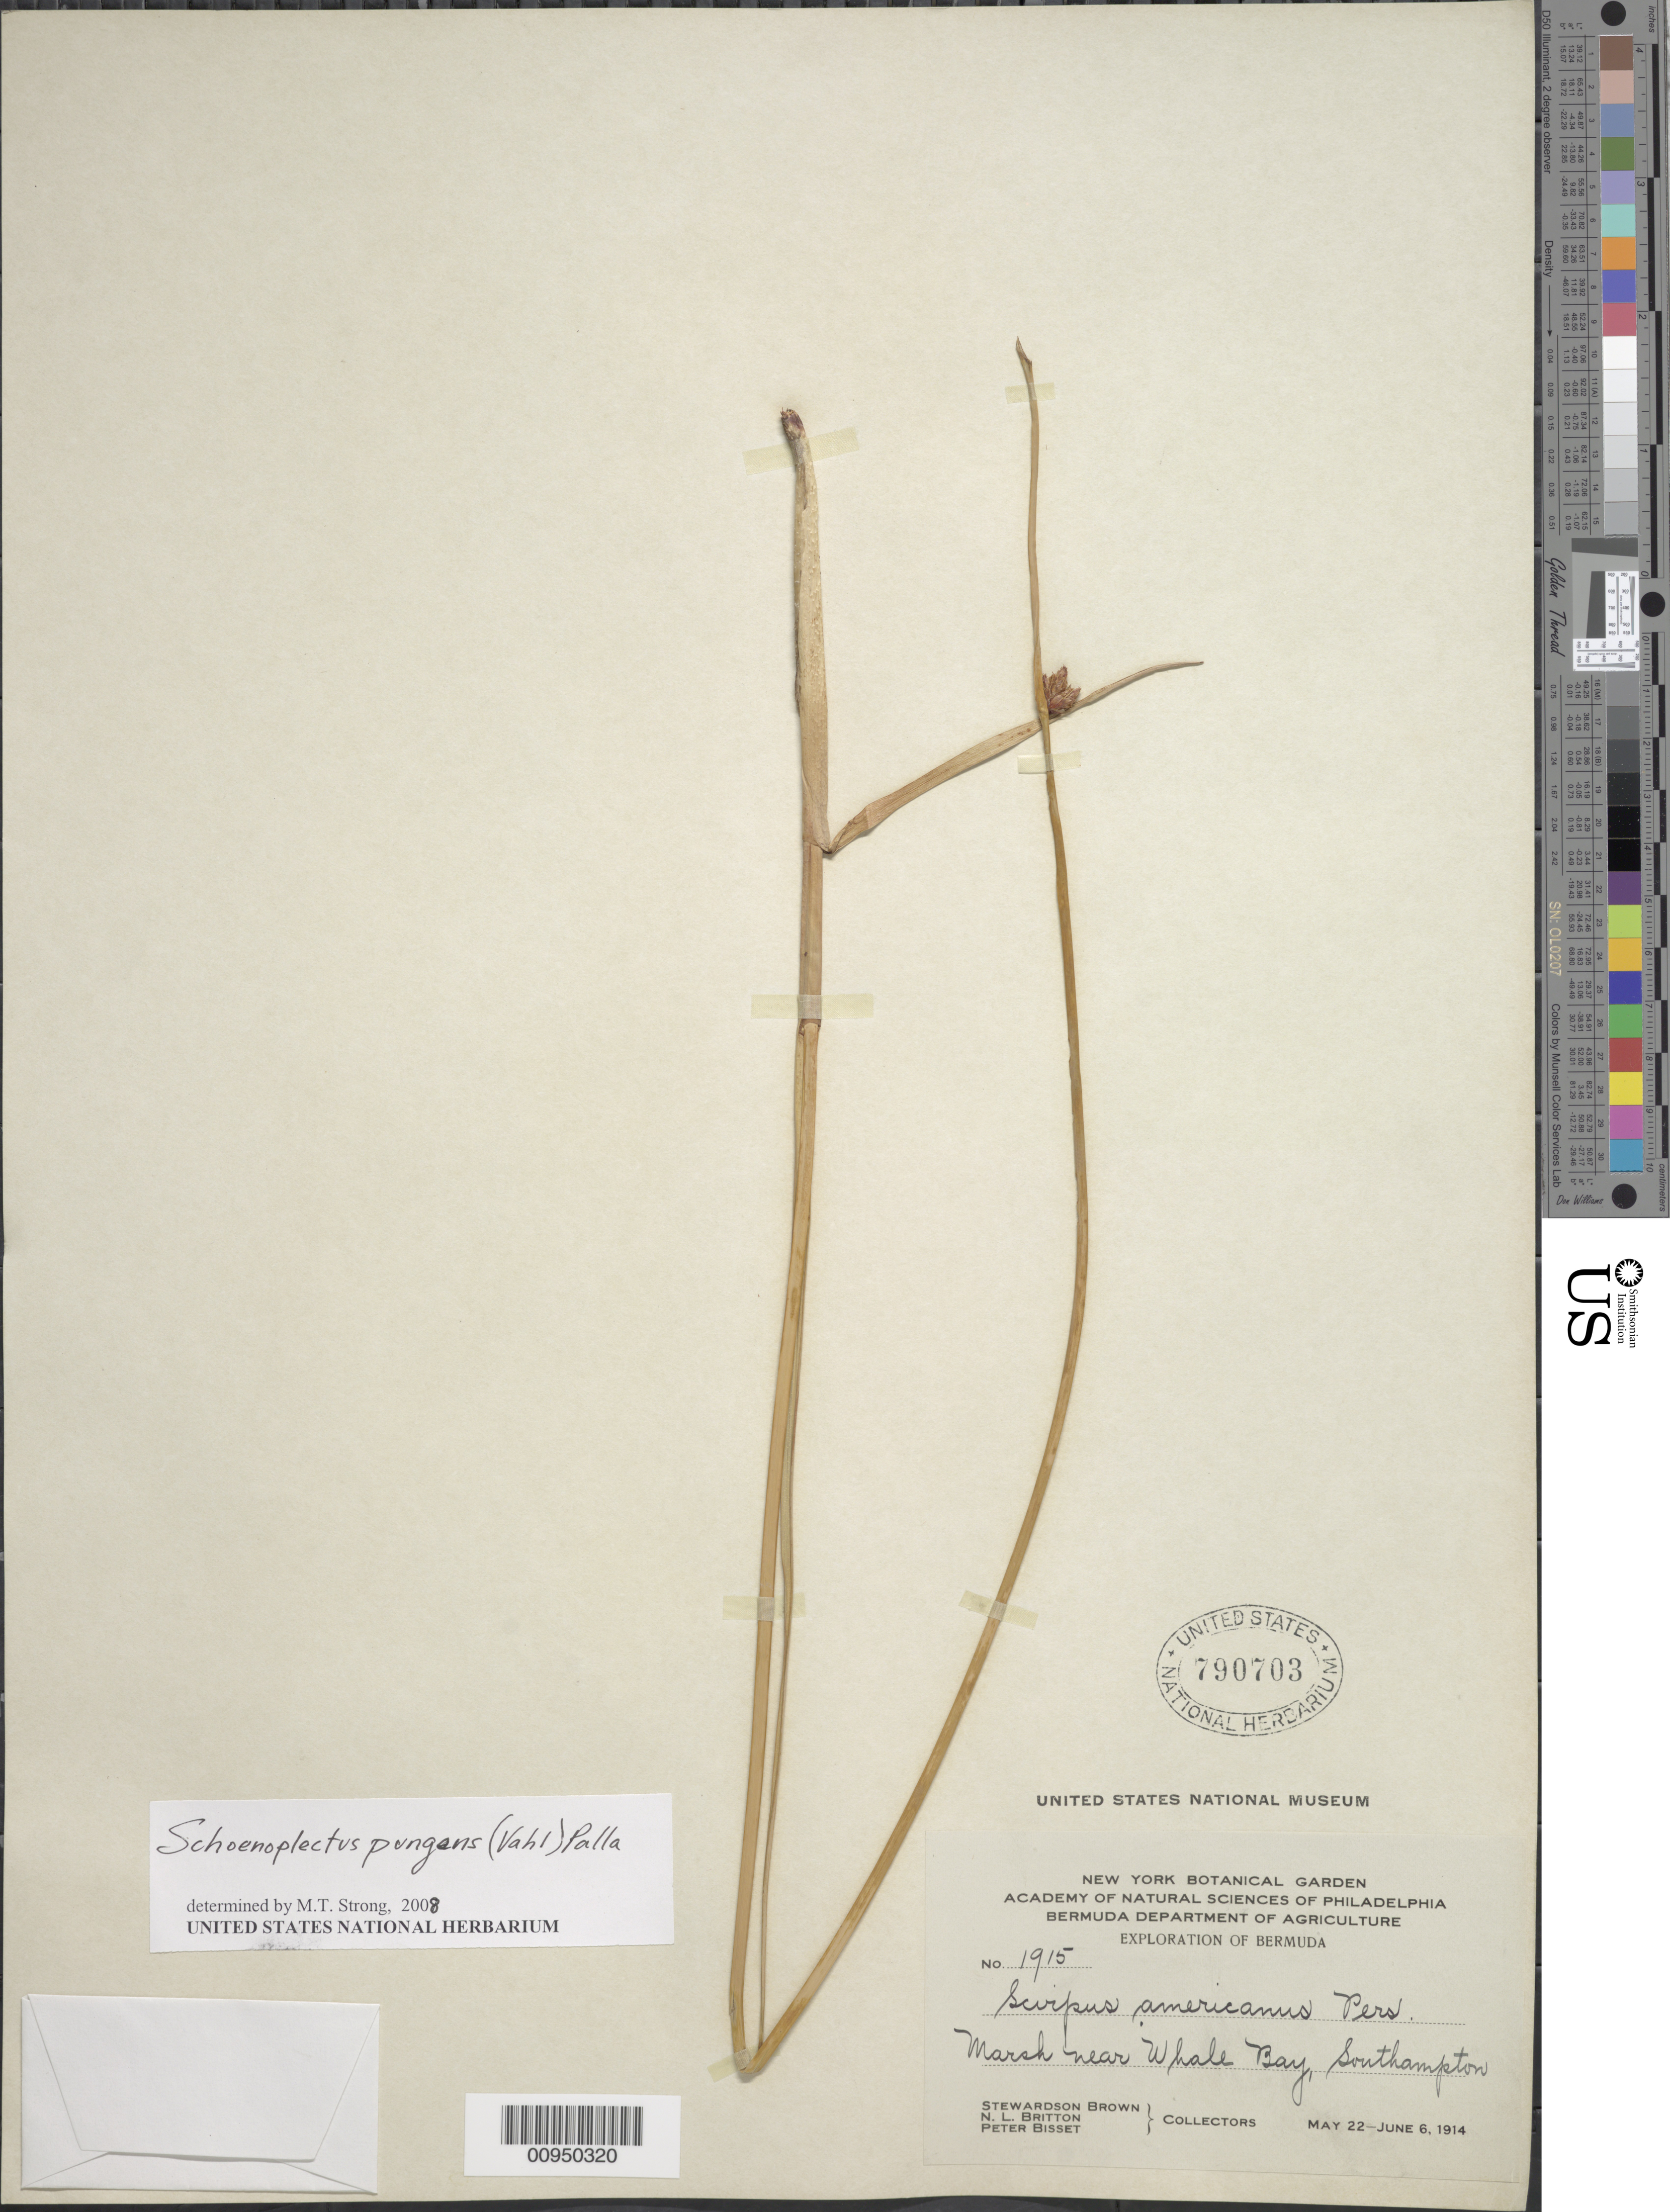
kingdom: Plantae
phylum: Tracheophyta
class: Liliopsida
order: Poales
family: Cyperaceae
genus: Schoenoplectus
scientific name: Schoenoplectus pungens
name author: (Vahl) Palla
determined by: Strong, M. T., (US), Smithsonian Institution - National Museum of Natural History (UNITED STATES)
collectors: S. Brown, N. Britton & P. Bisset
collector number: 1915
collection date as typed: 22 May 1914 to 06 Jun 1914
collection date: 1914-05-22/1914-06-06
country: Bermuda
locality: marsh near Whale Bay, Southampton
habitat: Marsh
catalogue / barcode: US 790703